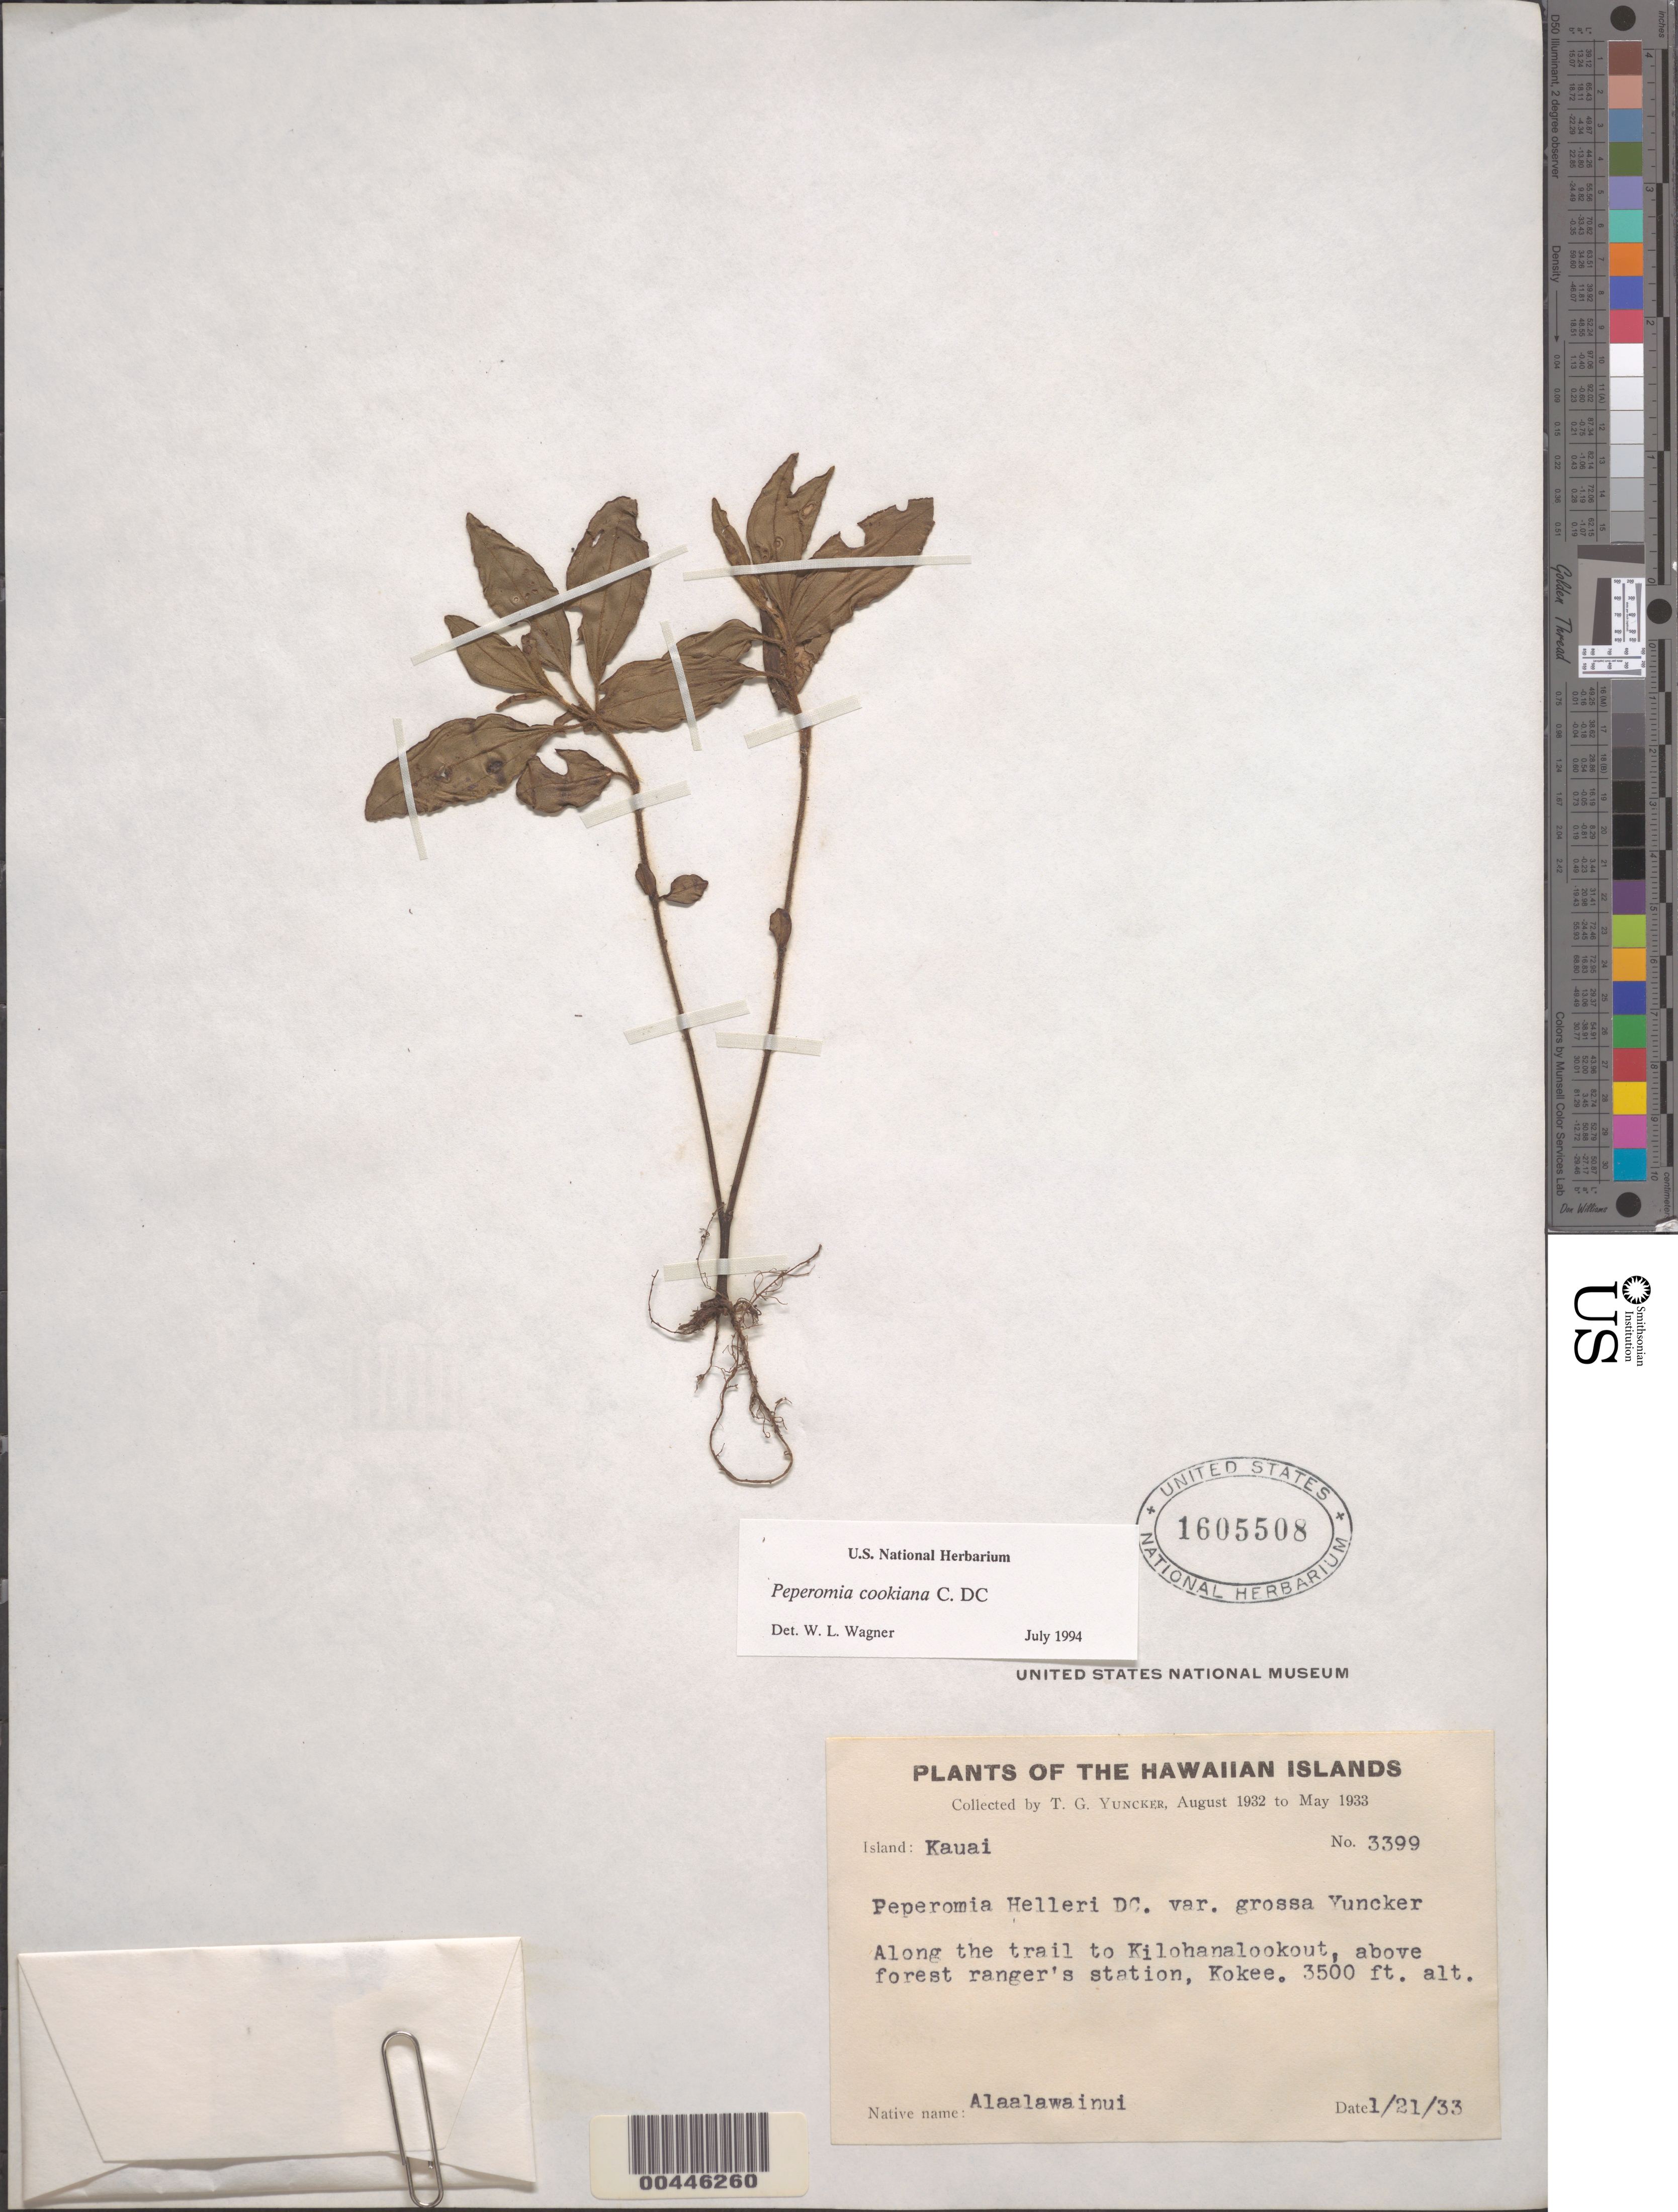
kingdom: Plantae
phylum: Tracheophyta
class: Magnoliopsida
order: Piperales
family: Piperaceae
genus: Peperomia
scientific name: Peperomia cookiana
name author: C. DC.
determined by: Wagner, W. L., (BOT), Smithsonian Institution - National Museum of Natural History (UNITED STATES)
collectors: T. G. Yuncker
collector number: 3399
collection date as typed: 21 Jan 1933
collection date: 1933-01-21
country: United States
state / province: Hawaii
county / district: Kauai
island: Kaua'i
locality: Along the trail to Kilohana Lookout, above forest ranger's station, Kokee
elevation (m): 1067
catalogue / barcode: US 1605508